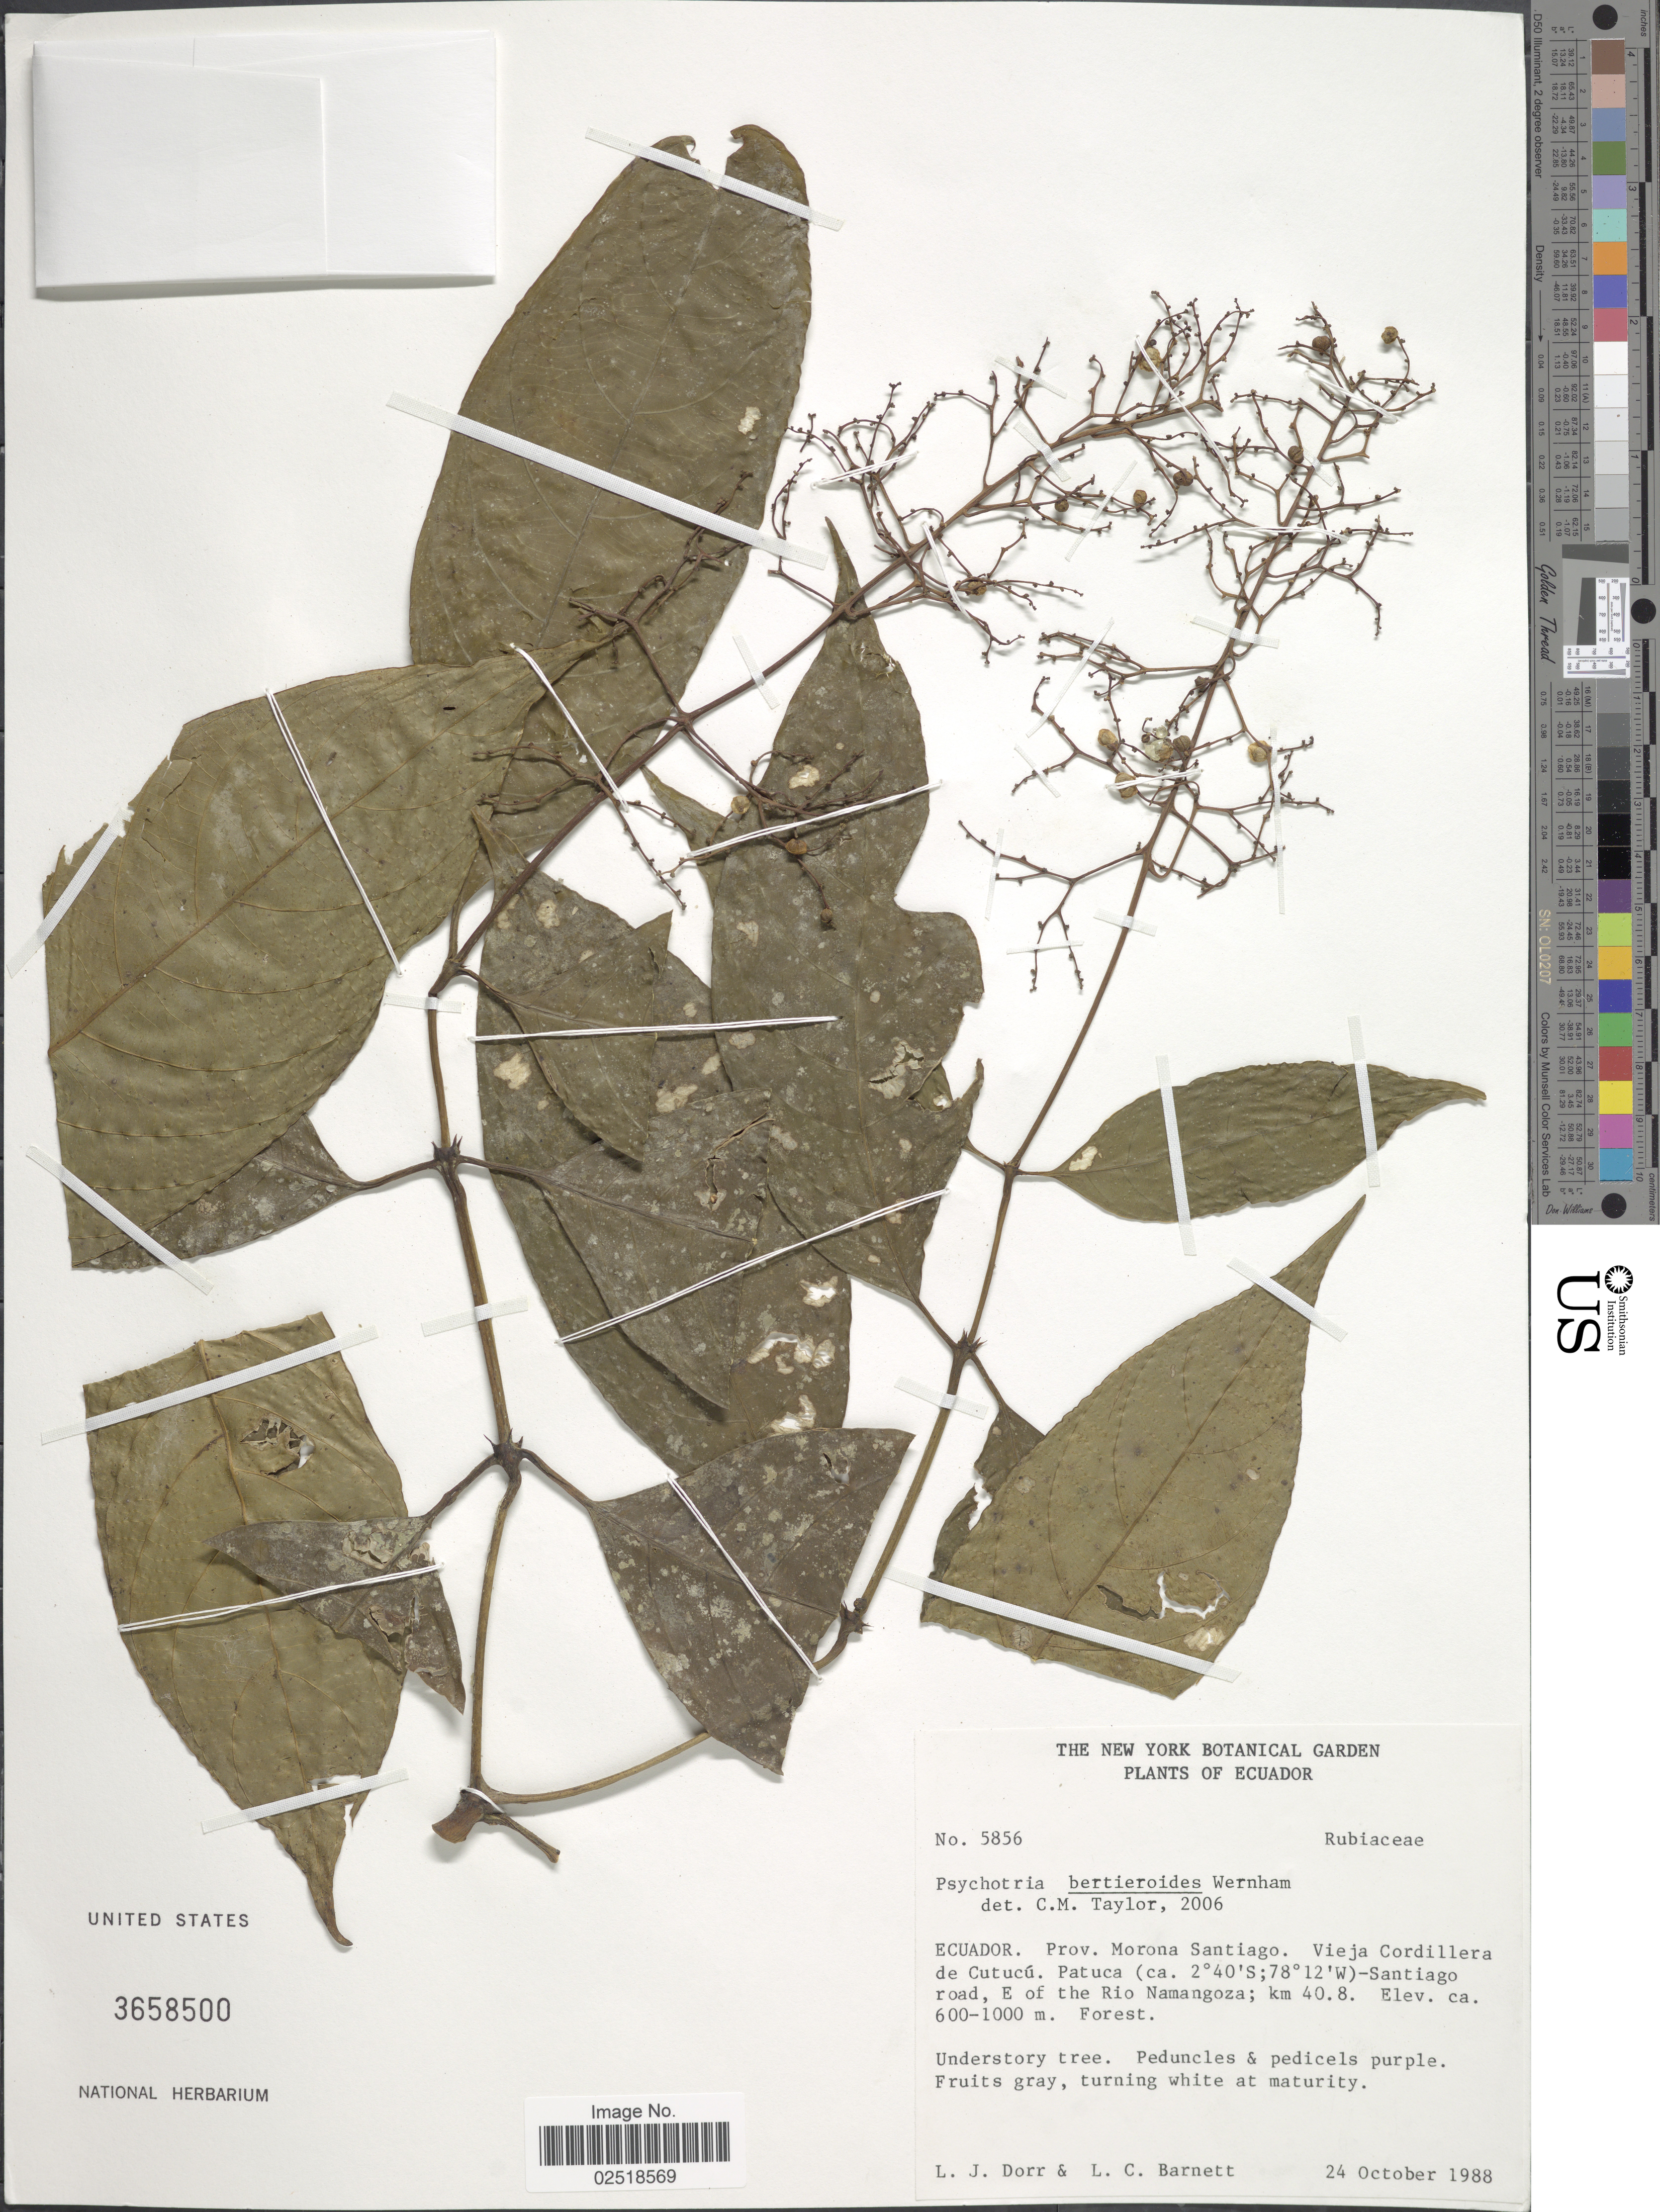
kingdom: Plantae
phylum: Tracheophyta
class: Magnoliopsida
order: Gentianales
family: Rubiaceae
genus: Psychotria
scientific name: Psychotria bertieroides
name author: Wernham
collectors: L. J. Dorr & L. C. Barnett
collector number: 5856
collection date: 1988-10-24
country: Ecuador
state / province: Morona-Santiago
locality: Vieja Cordillera de Cutucú. Patuca - Santiago road, E of the Rio Namangoza; km 40.8. Forest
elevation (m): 600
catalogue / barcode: US 3658500